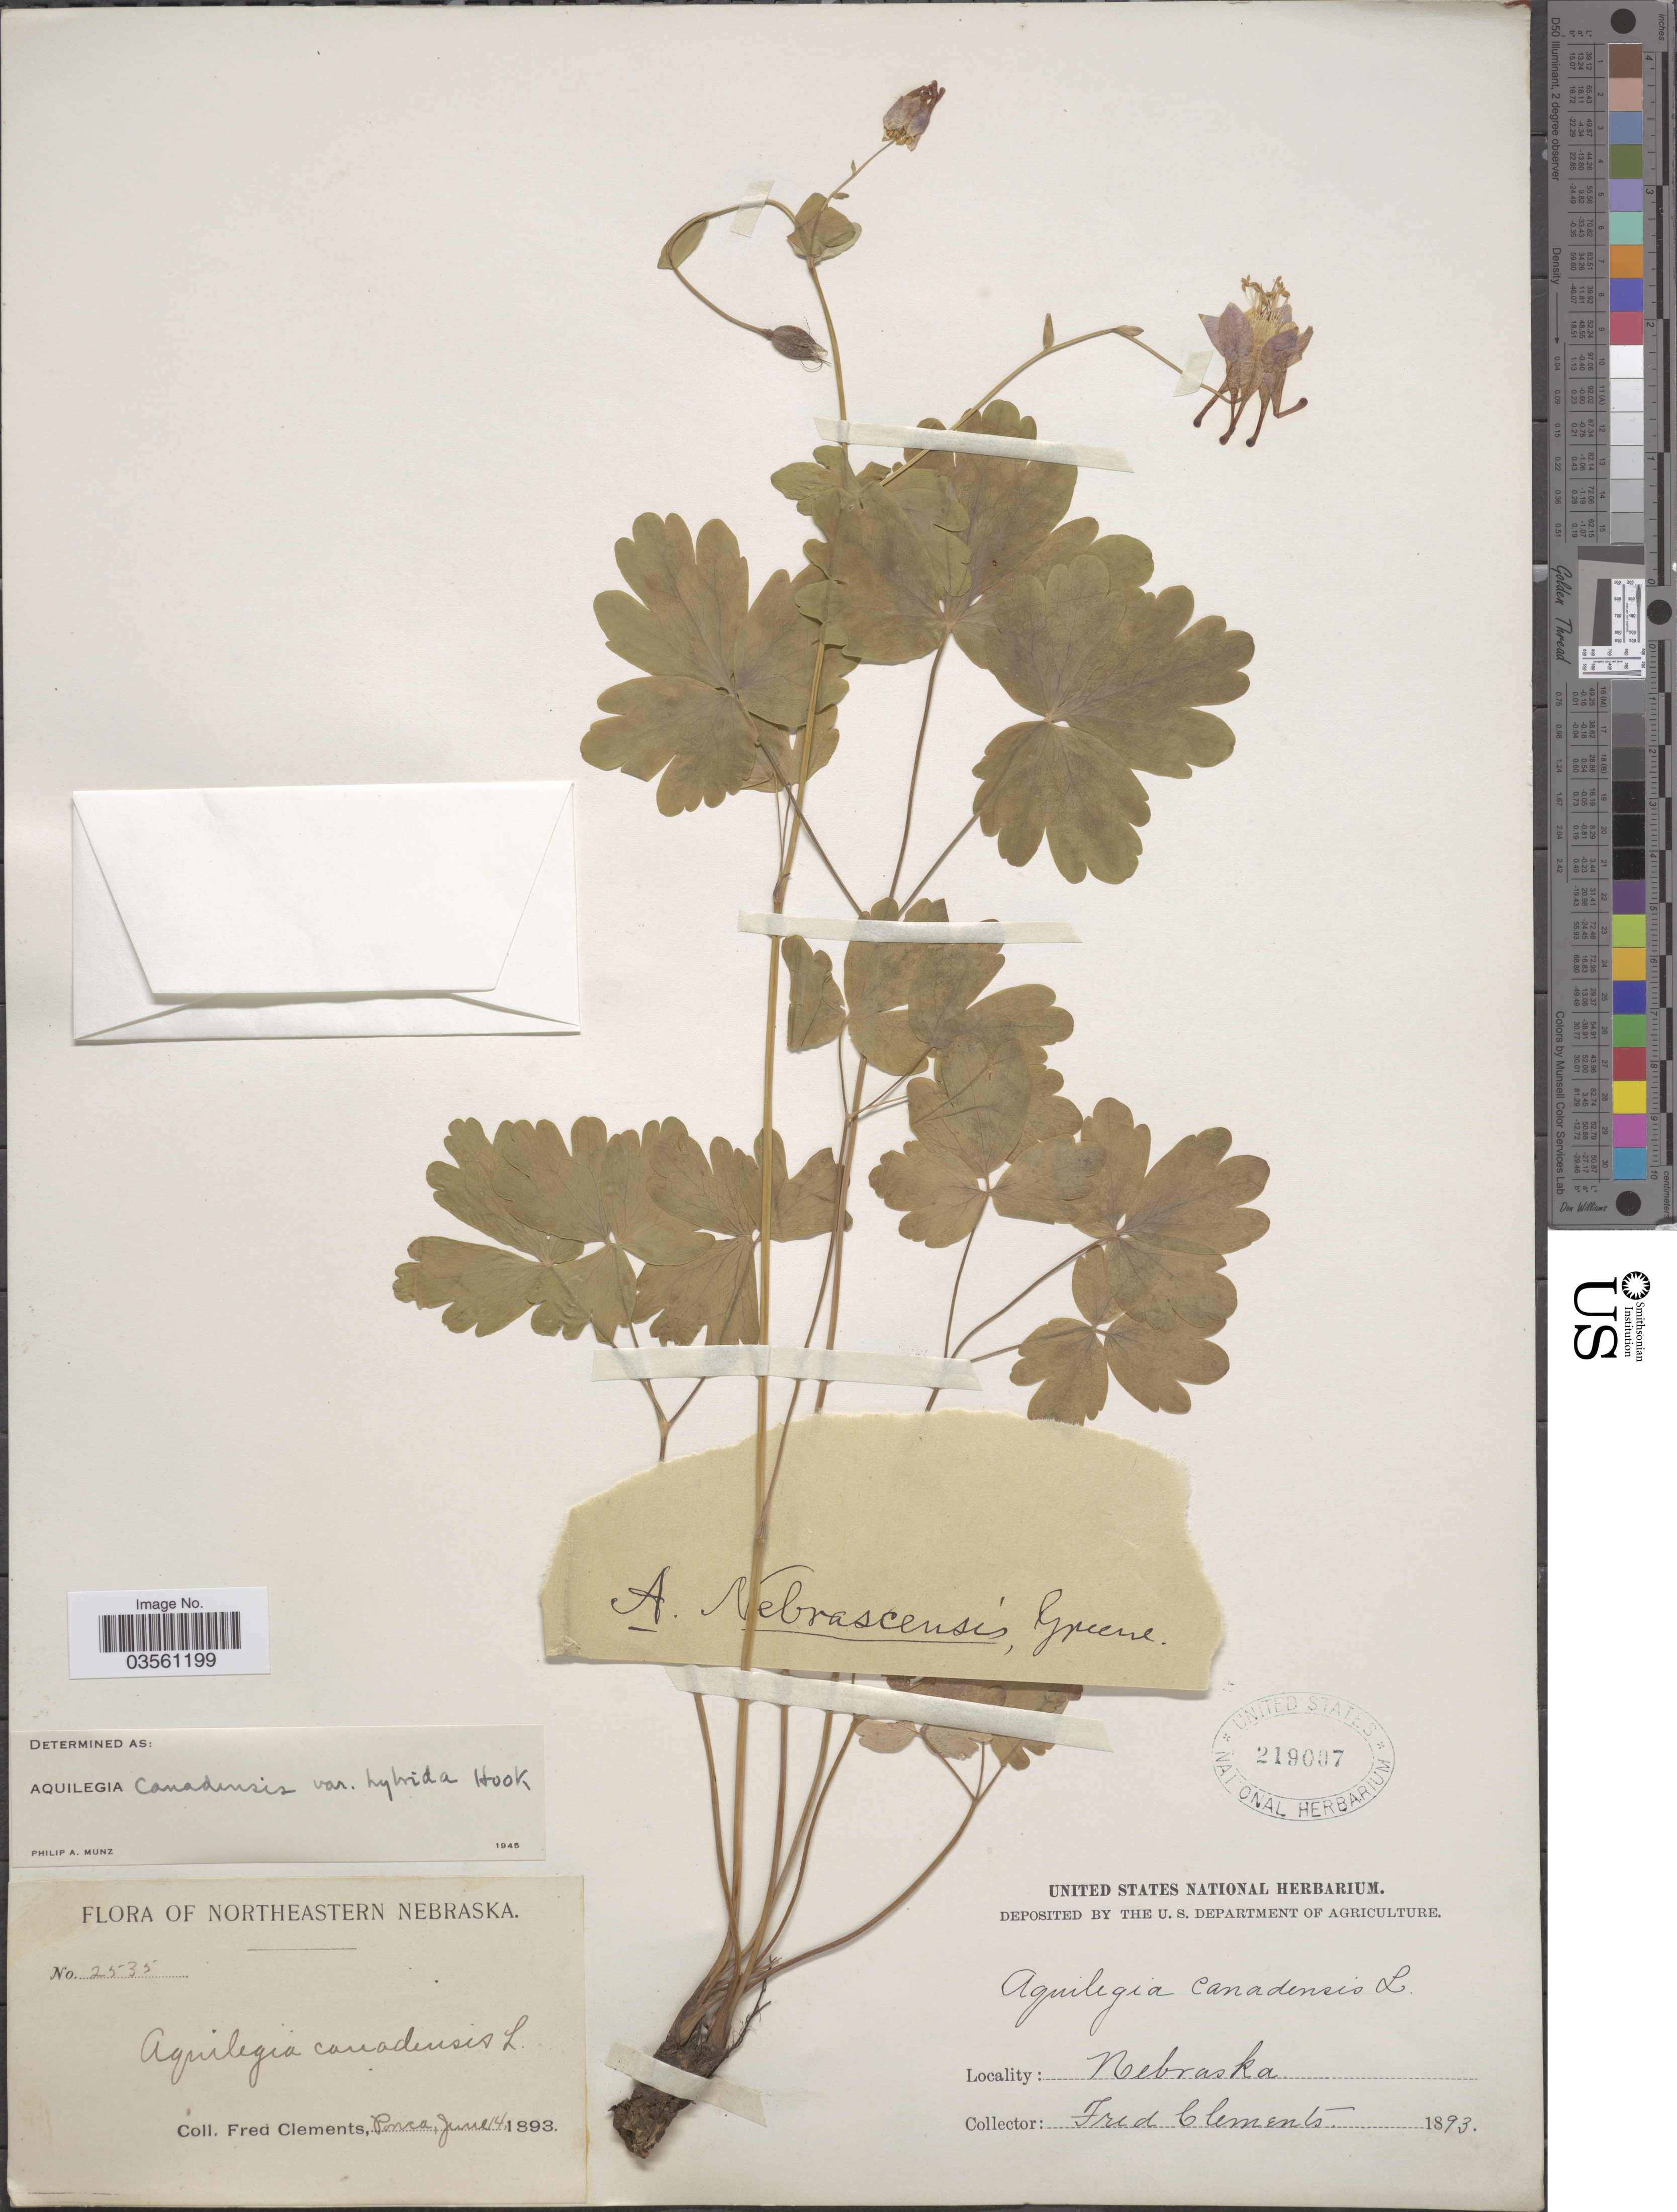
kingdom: Plantae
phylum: Tracheophyta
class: Magnoliopsida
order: Ranunculales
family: Ranunculaceae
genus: Aquilegia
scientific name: Aquilegia canadensis var. hybrida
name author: Hook.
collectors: F. Clements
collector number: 2535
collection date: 1893-06-14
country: United States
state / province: Nebraska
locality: Northeastern Nebraska. Ponca.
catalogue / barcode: US 219007